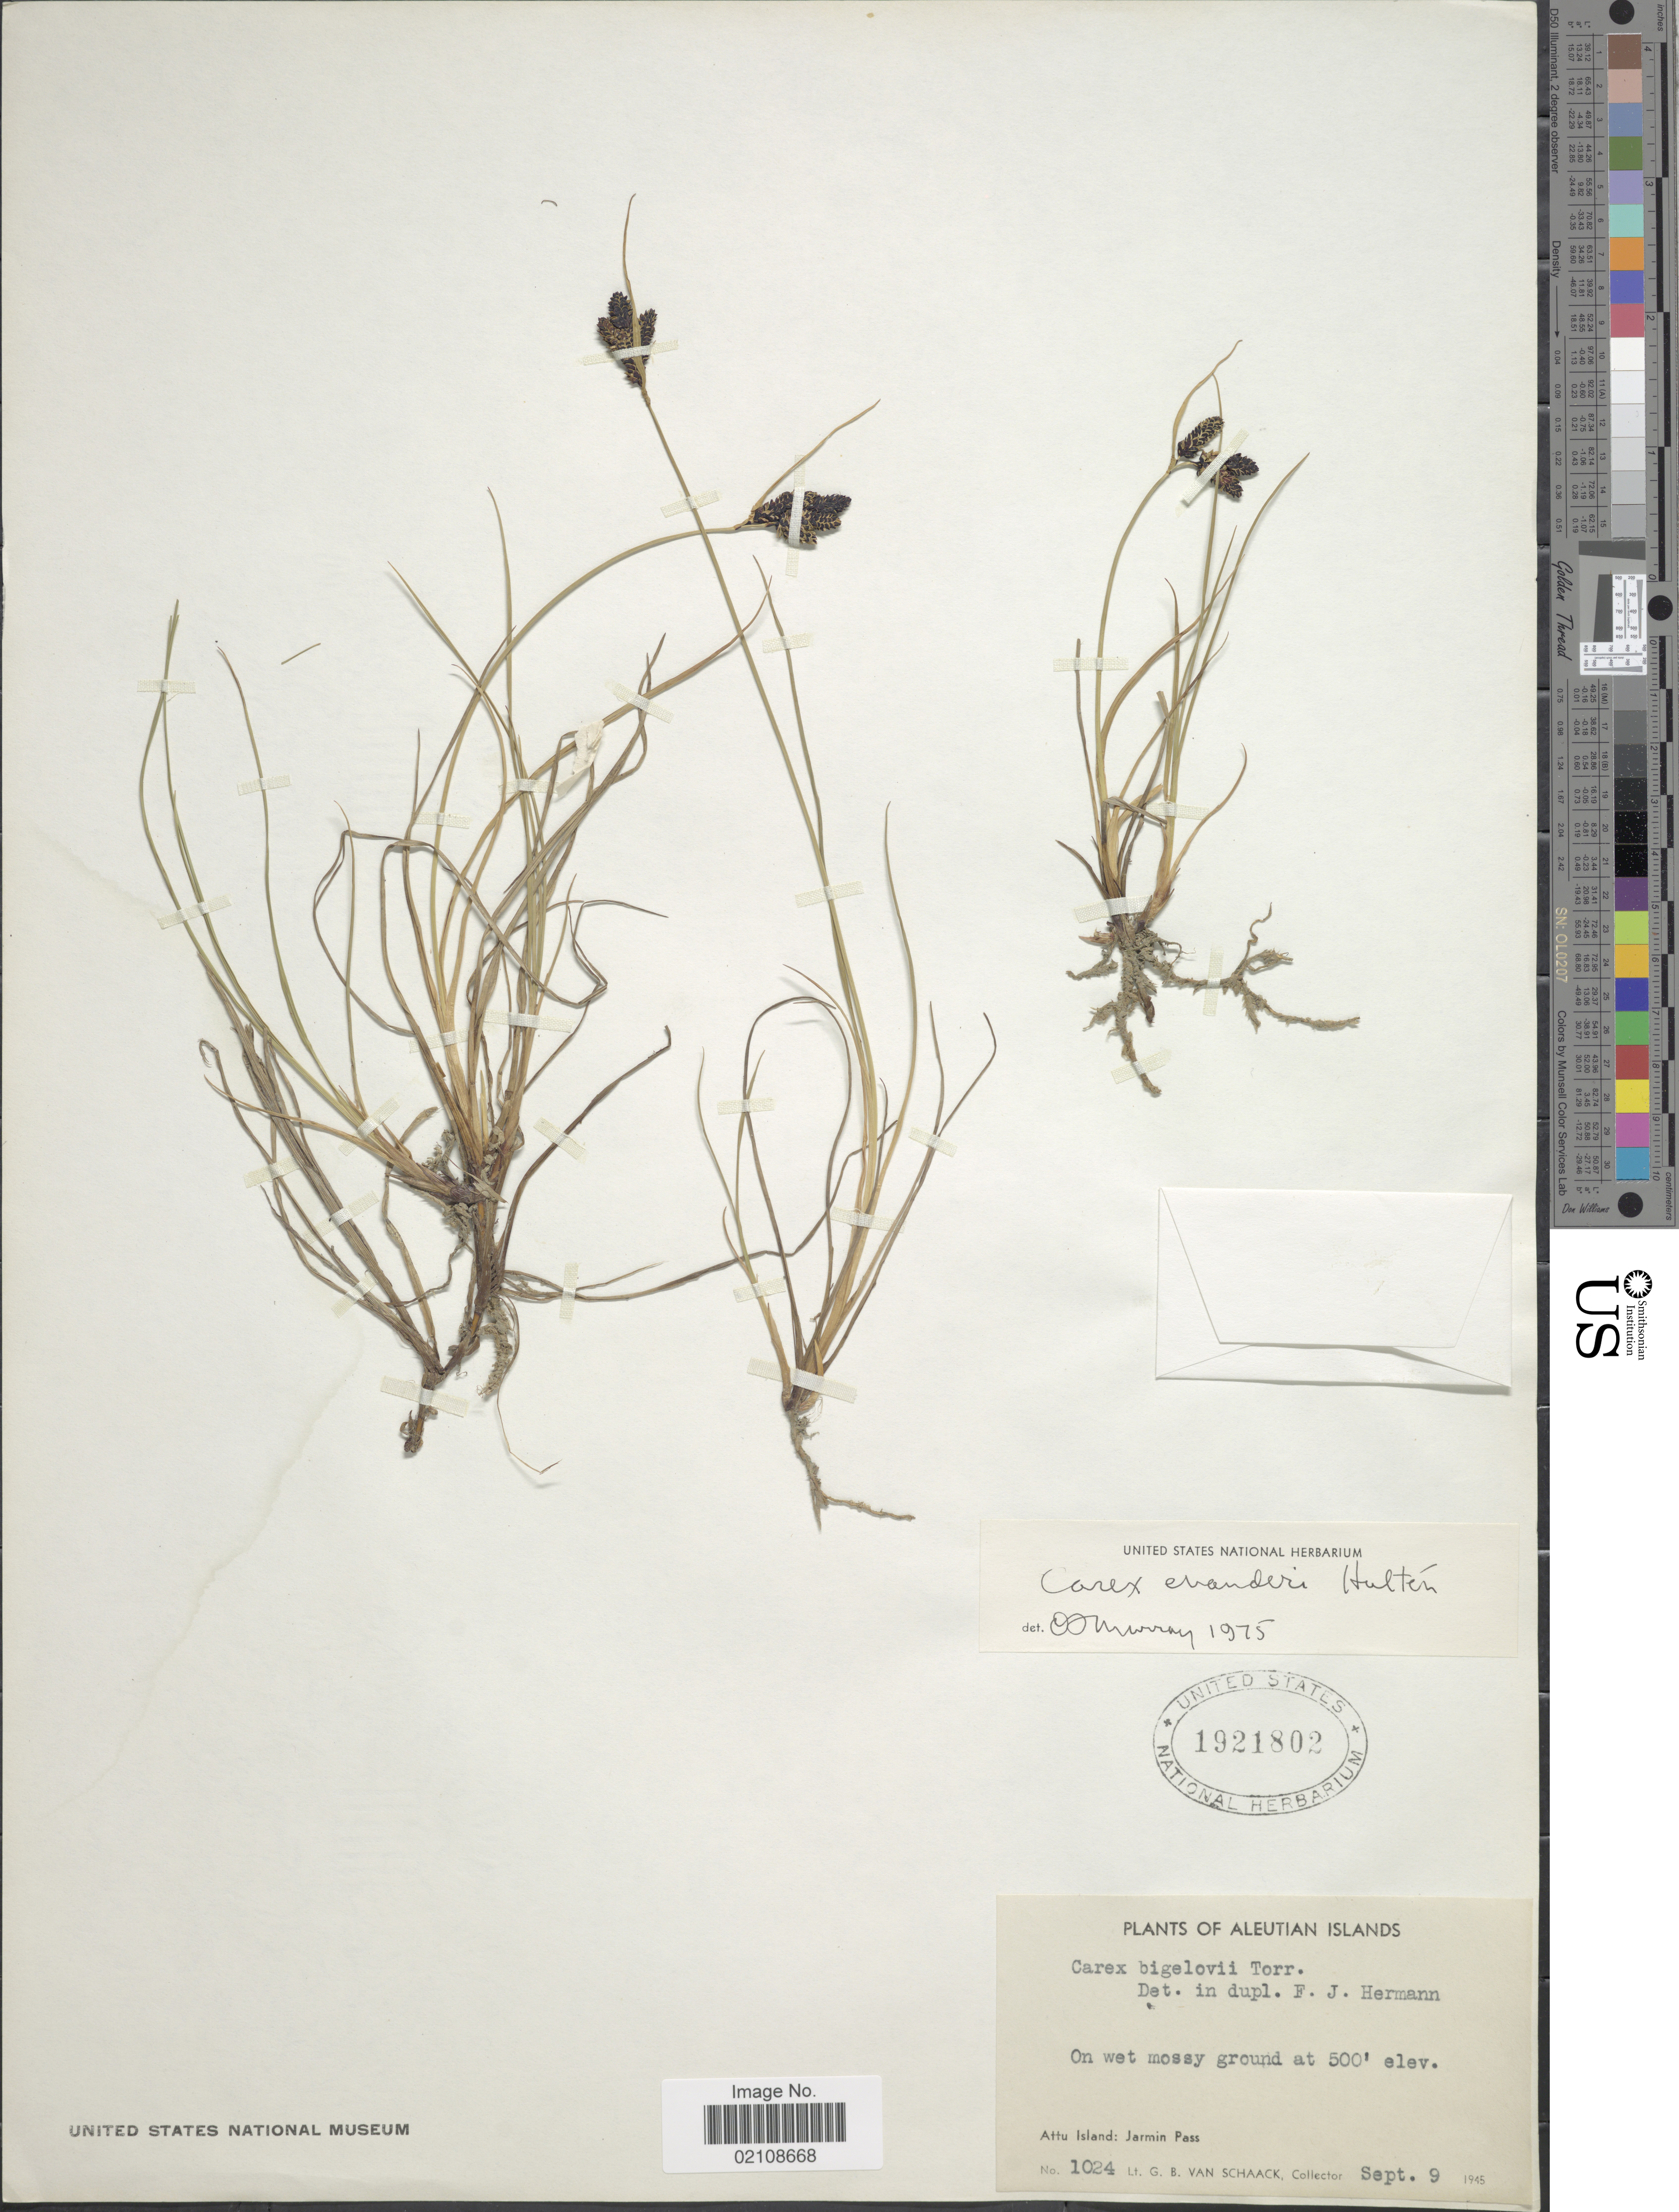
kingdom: Plantae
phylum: Tracheophyta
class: Liliopsida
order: Poales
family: Cyperaceae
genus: Carex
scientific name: Carex enanderi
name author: Hultén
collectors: G. Van Schaak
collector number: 1024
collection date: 1945-09-09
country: United States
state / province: Alaska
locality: Aleutian Islands, on wet mossy ground, Attu Island: Jarmin Pass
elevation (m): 152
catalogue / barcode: US 1921802